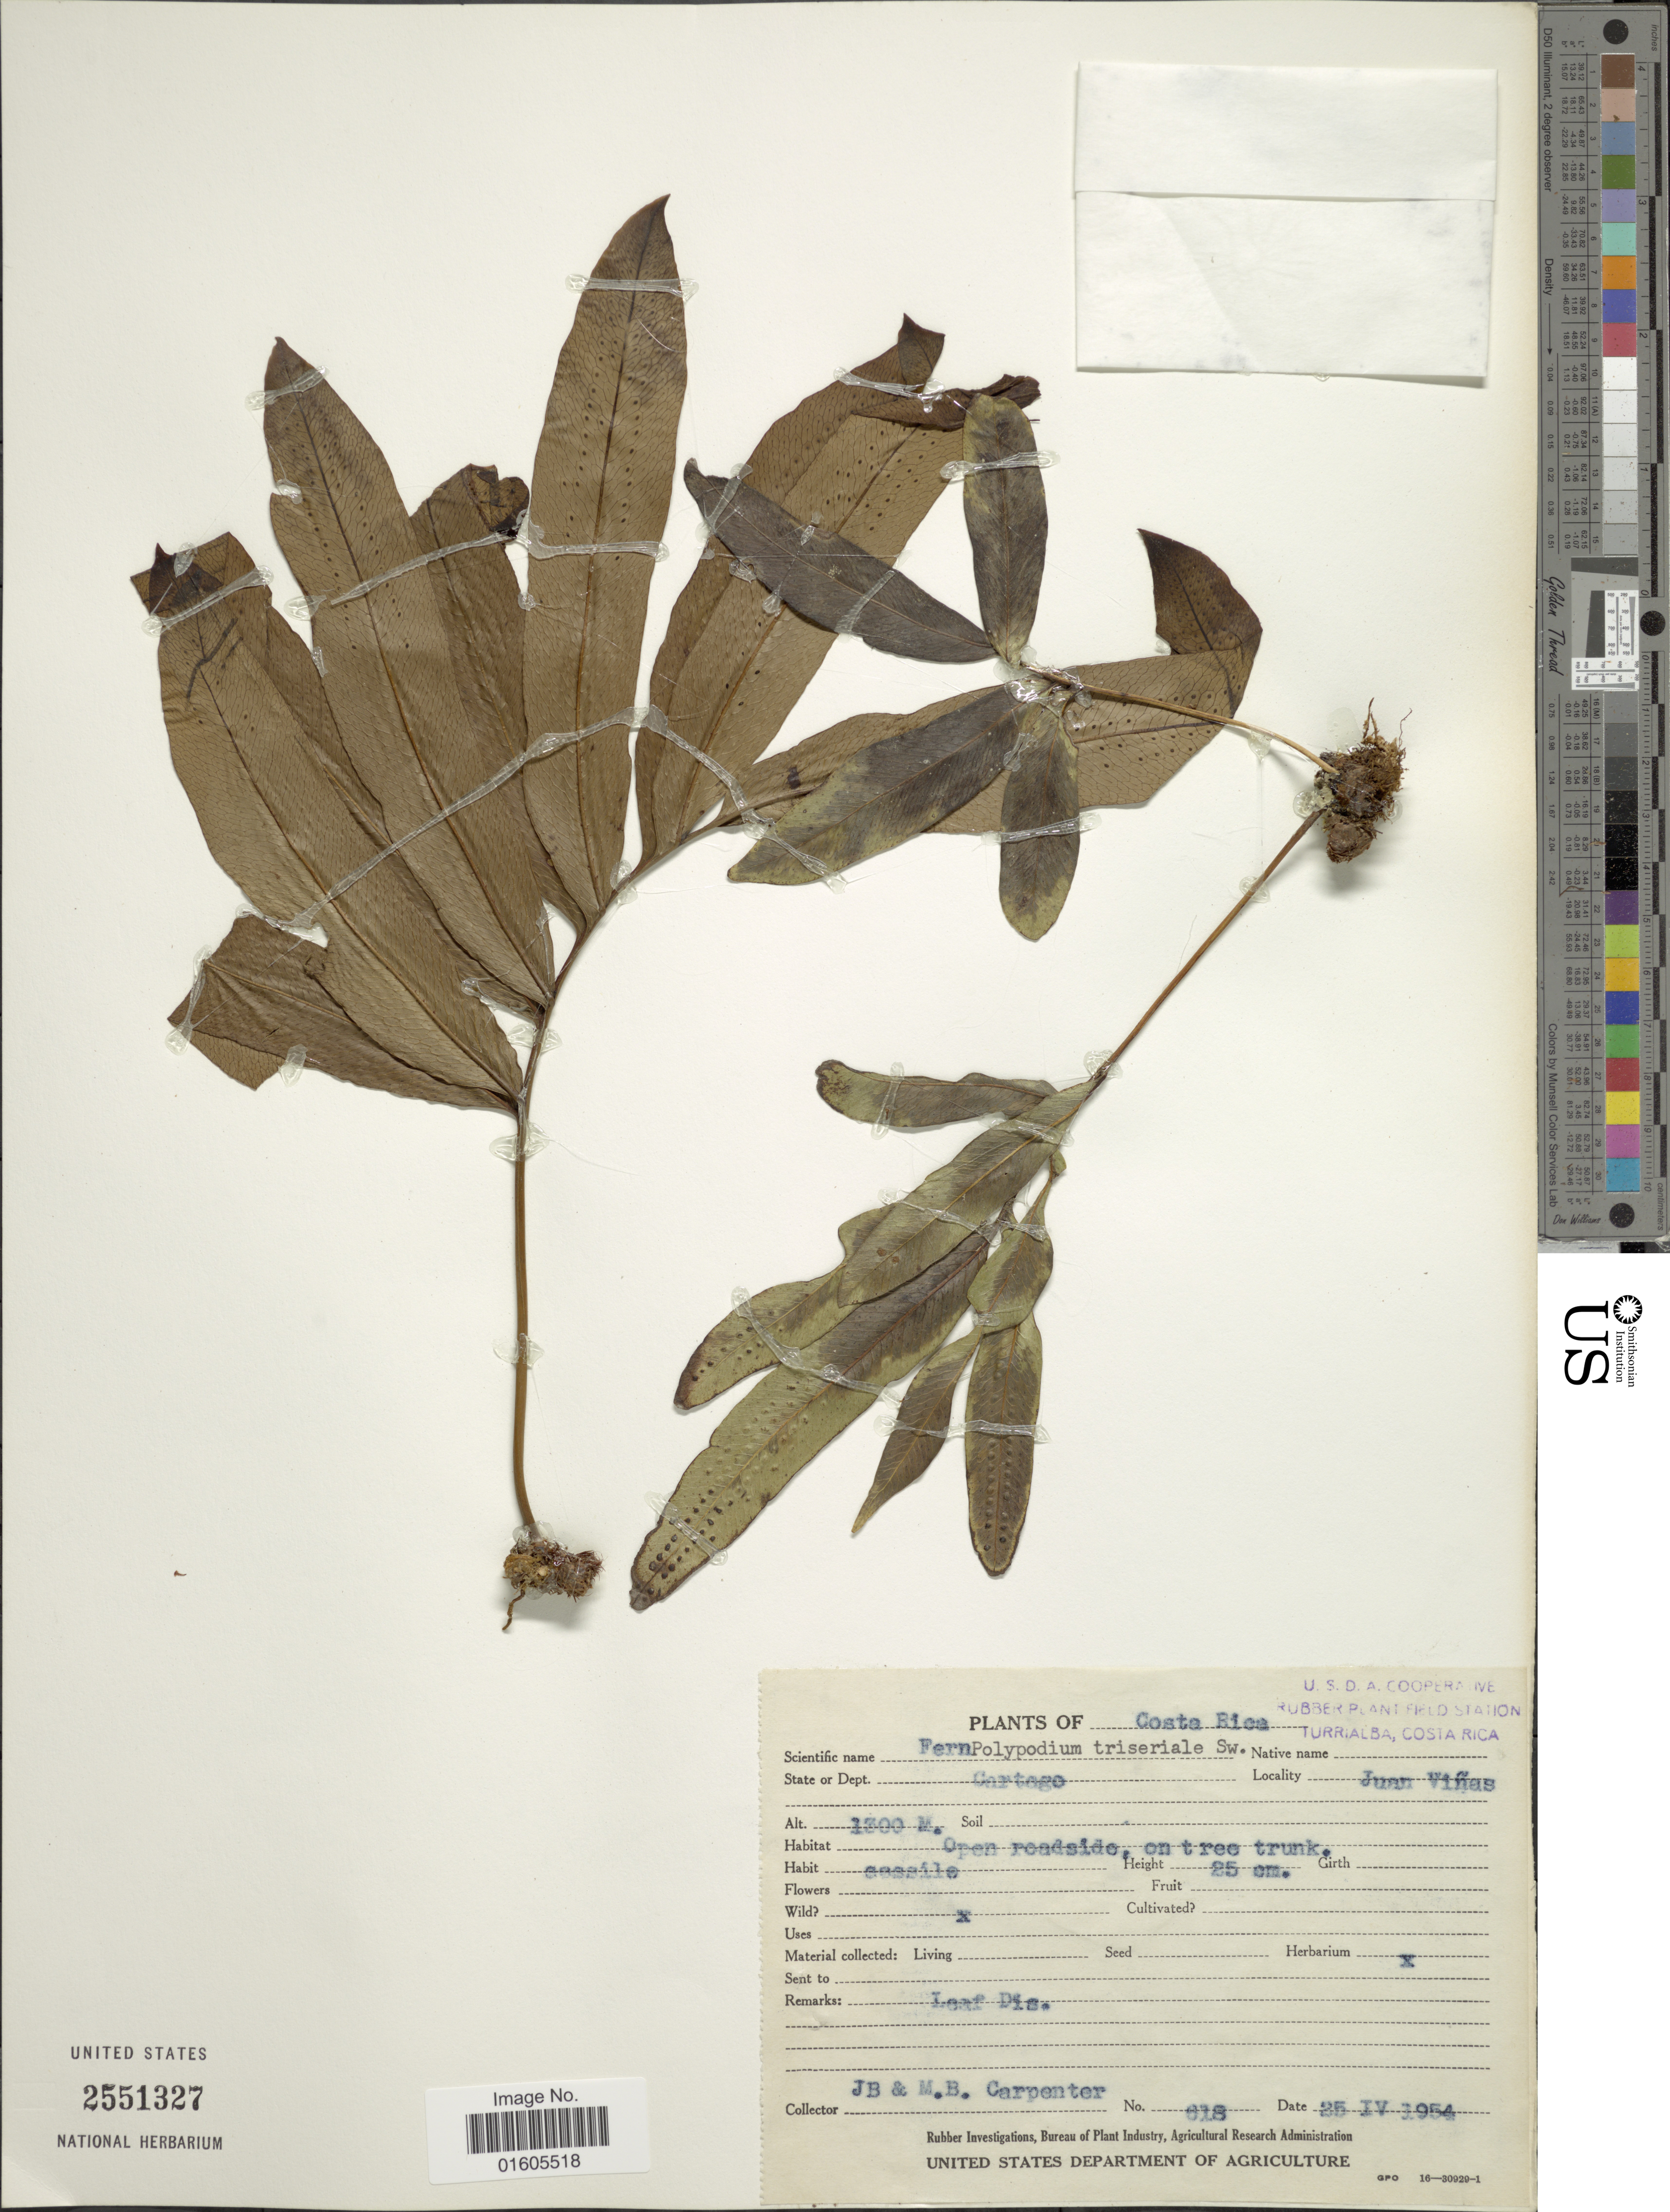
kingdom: Plantae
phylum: Tracheophyta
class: Polypodiopsida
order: Polypodiales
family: Polypodiaceae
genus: Serpocaulon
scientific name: Serpocaulon triseriale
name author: (Sw.) A.R. Sm.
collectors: J. Carpenter & M. Carpenter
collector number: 618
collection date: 1954-04-25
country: Costa Rica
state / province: Cartago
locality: Juan Viñas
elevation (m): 1300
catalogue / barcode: US 2551327